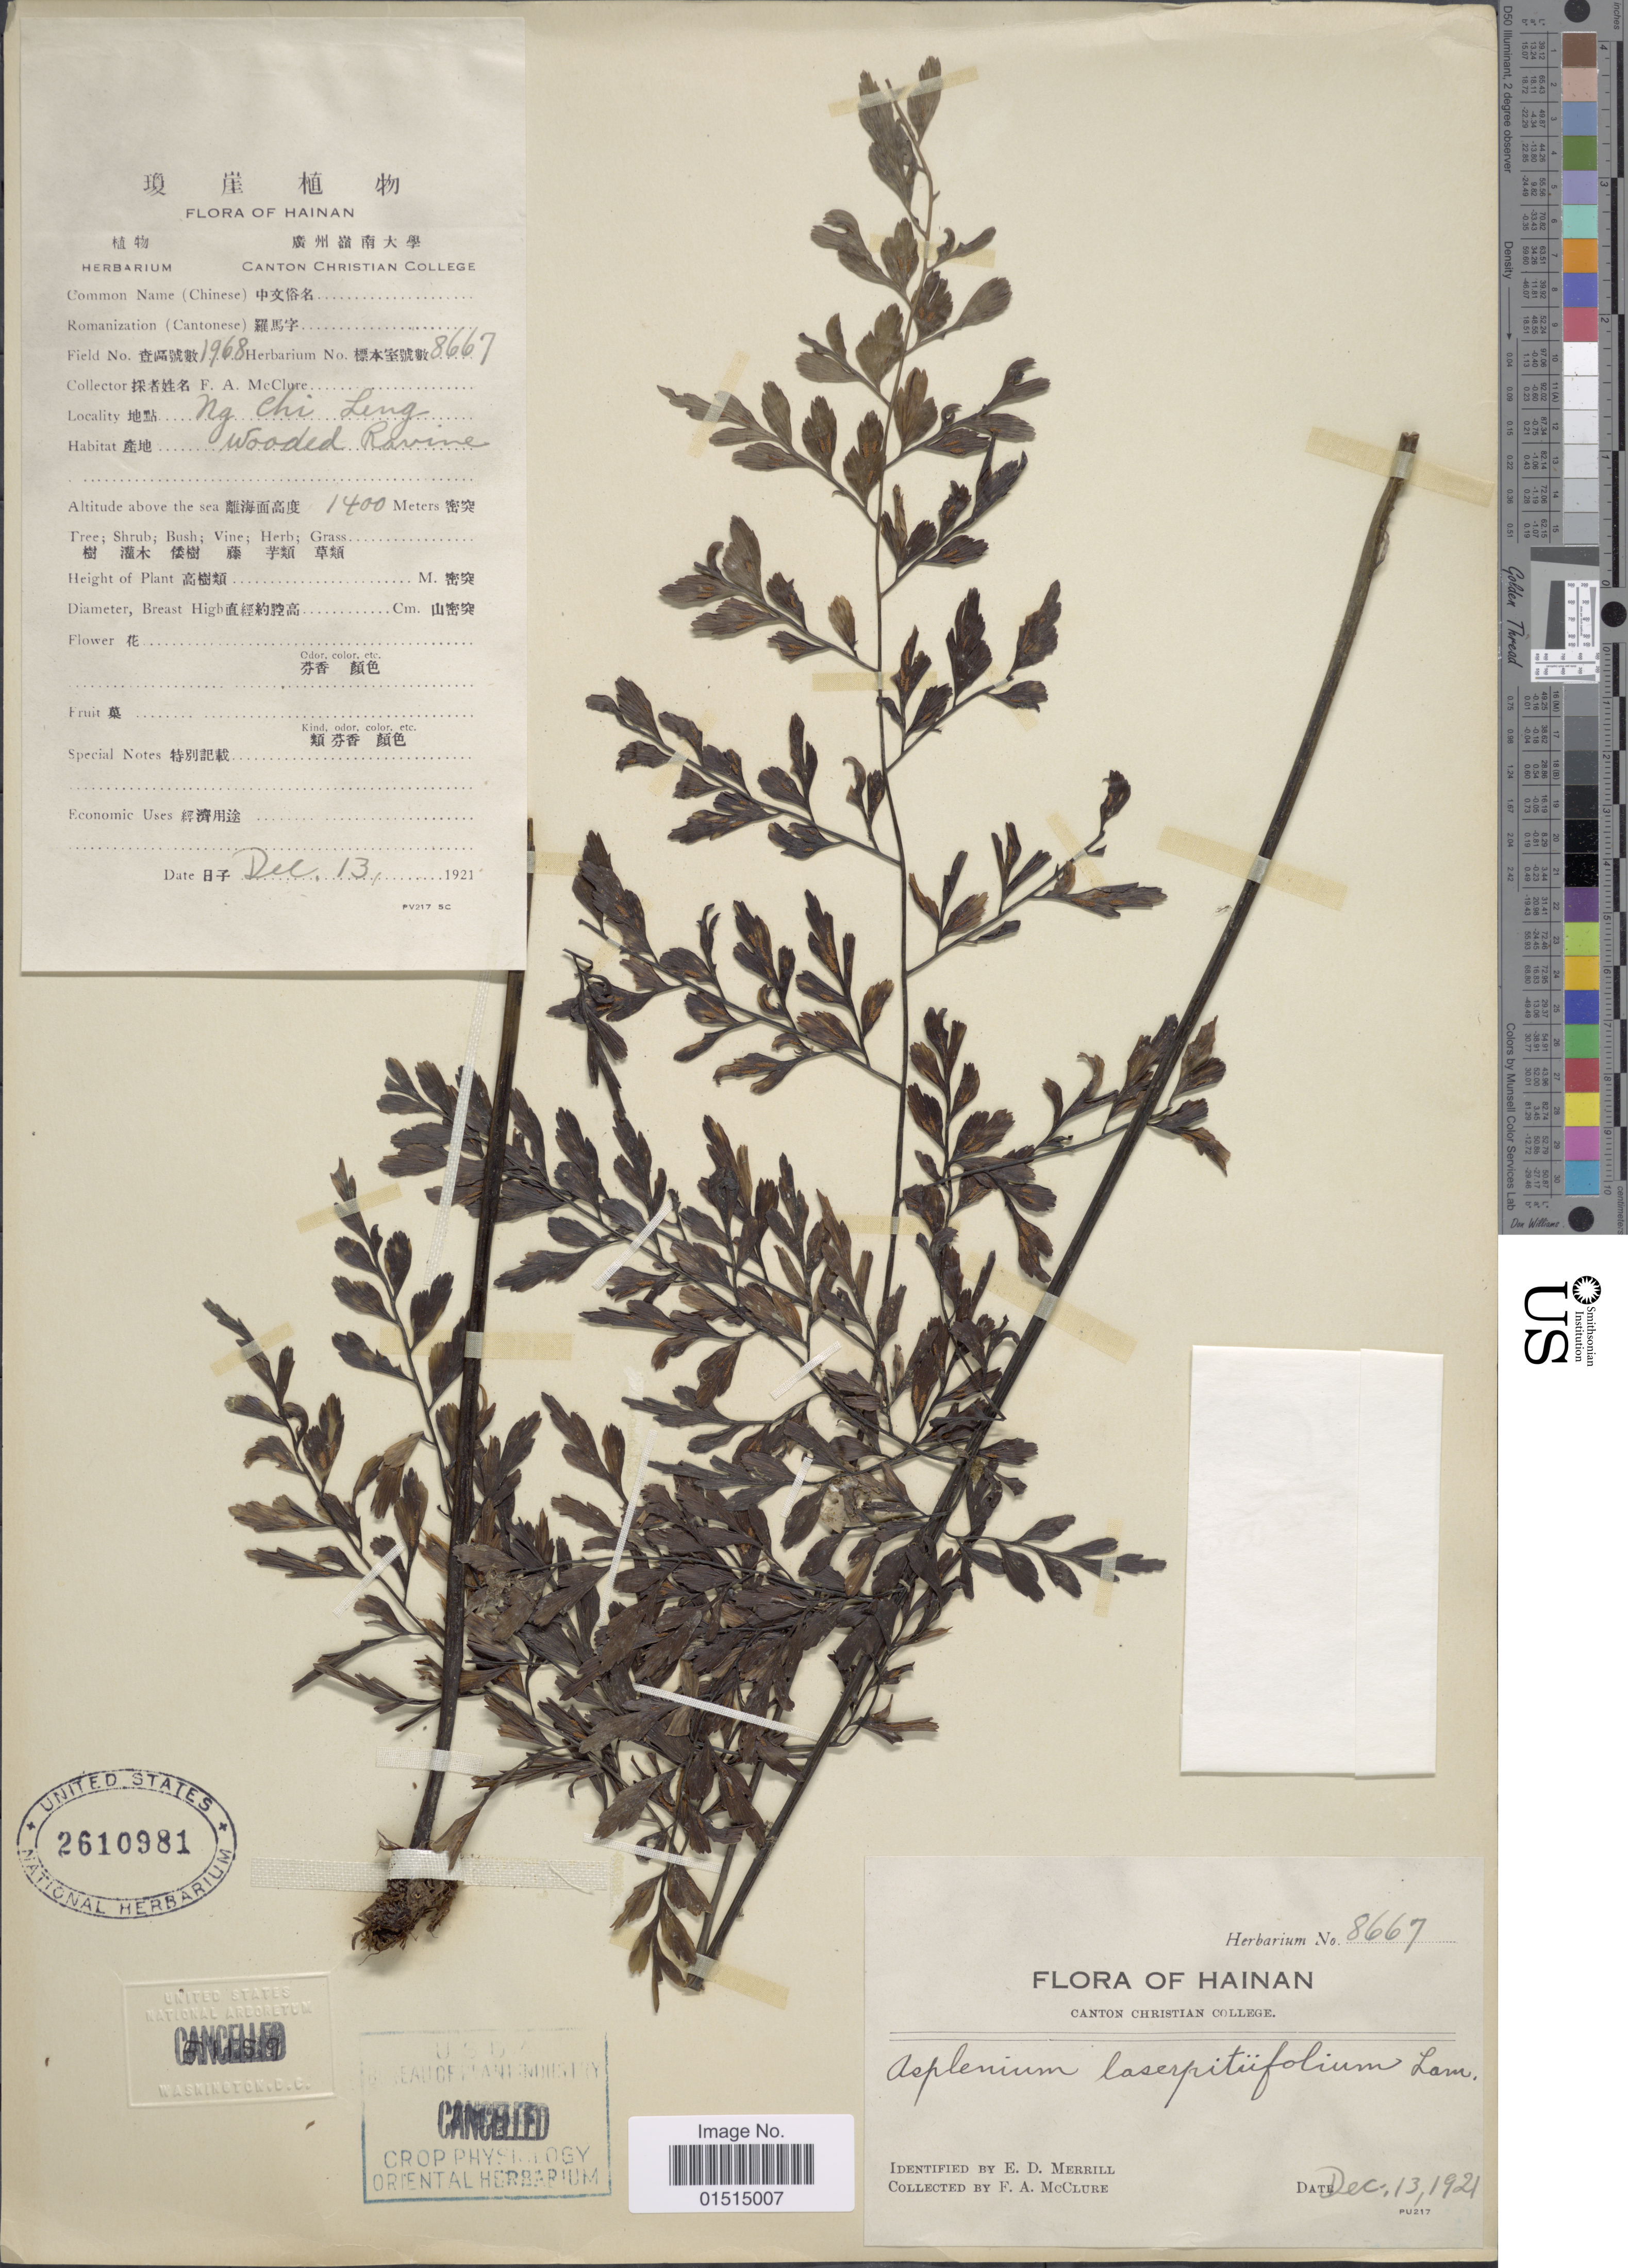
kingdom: Plantae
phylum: Tracheophyta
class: Polypodiopsida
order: Polypodiales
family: Aspleniaceae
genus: Asplenium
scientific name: Asplenium laserpitiifolium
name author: Lam.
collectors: F. A. McClure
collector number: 1968/8667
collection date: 1921-12-13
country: China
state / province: Hainan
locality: Ng chi Leng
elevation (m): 1400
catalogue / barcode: US 2610981